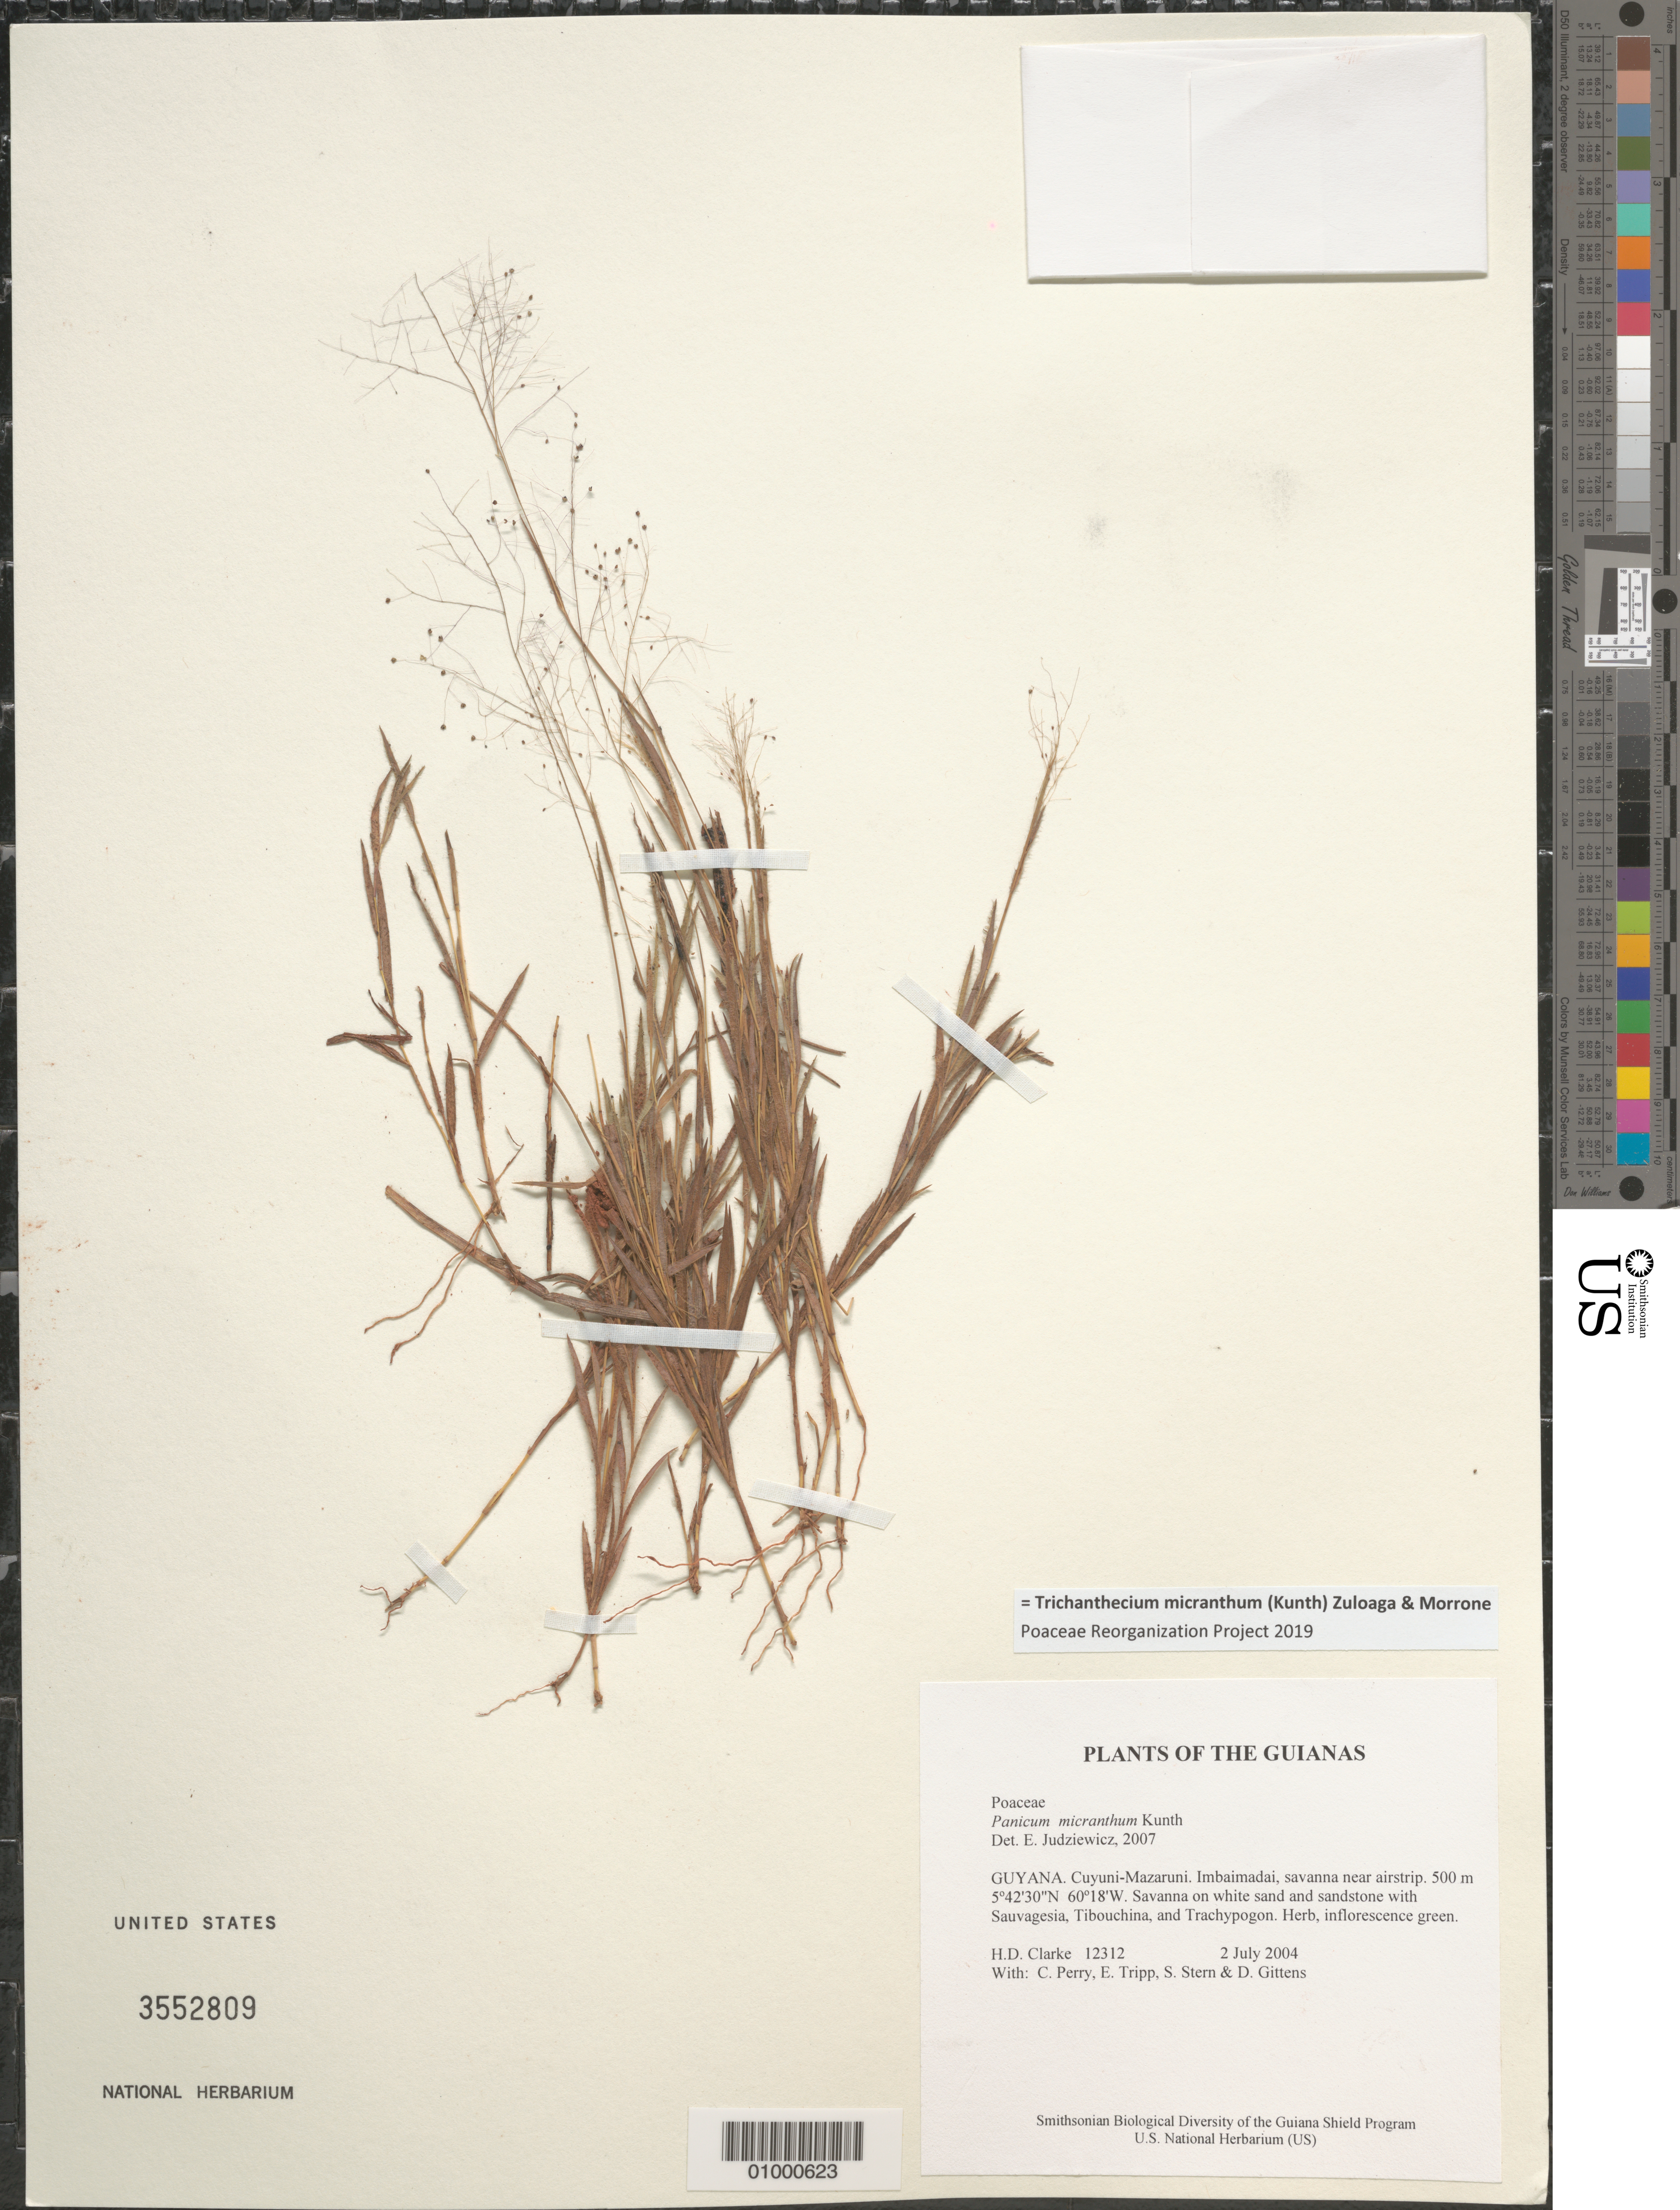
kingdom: Plantae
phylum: Tracheophyta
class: Liliopsida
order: Poales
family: Poaceae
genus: Trichanthecium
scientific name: Trichanthecium micranthum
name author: (Kunth) Zuloaga & Morrone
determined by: Poaceae Reorganization Project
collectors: H. D. Clarke, C. Perry, E. Tripp, S. R. Stern & D. Gittens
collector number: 12312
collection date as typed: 2 July 2004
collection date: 2004-07-02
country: Guyana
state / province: Cuyuni-Mazaruni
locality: Imbaimadai, savanna near airstrip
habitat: Savanna on white sand and sandstone with Sauvagesia, Tibouchina, and Trachypogon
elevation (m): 500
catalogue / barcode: US 3552809